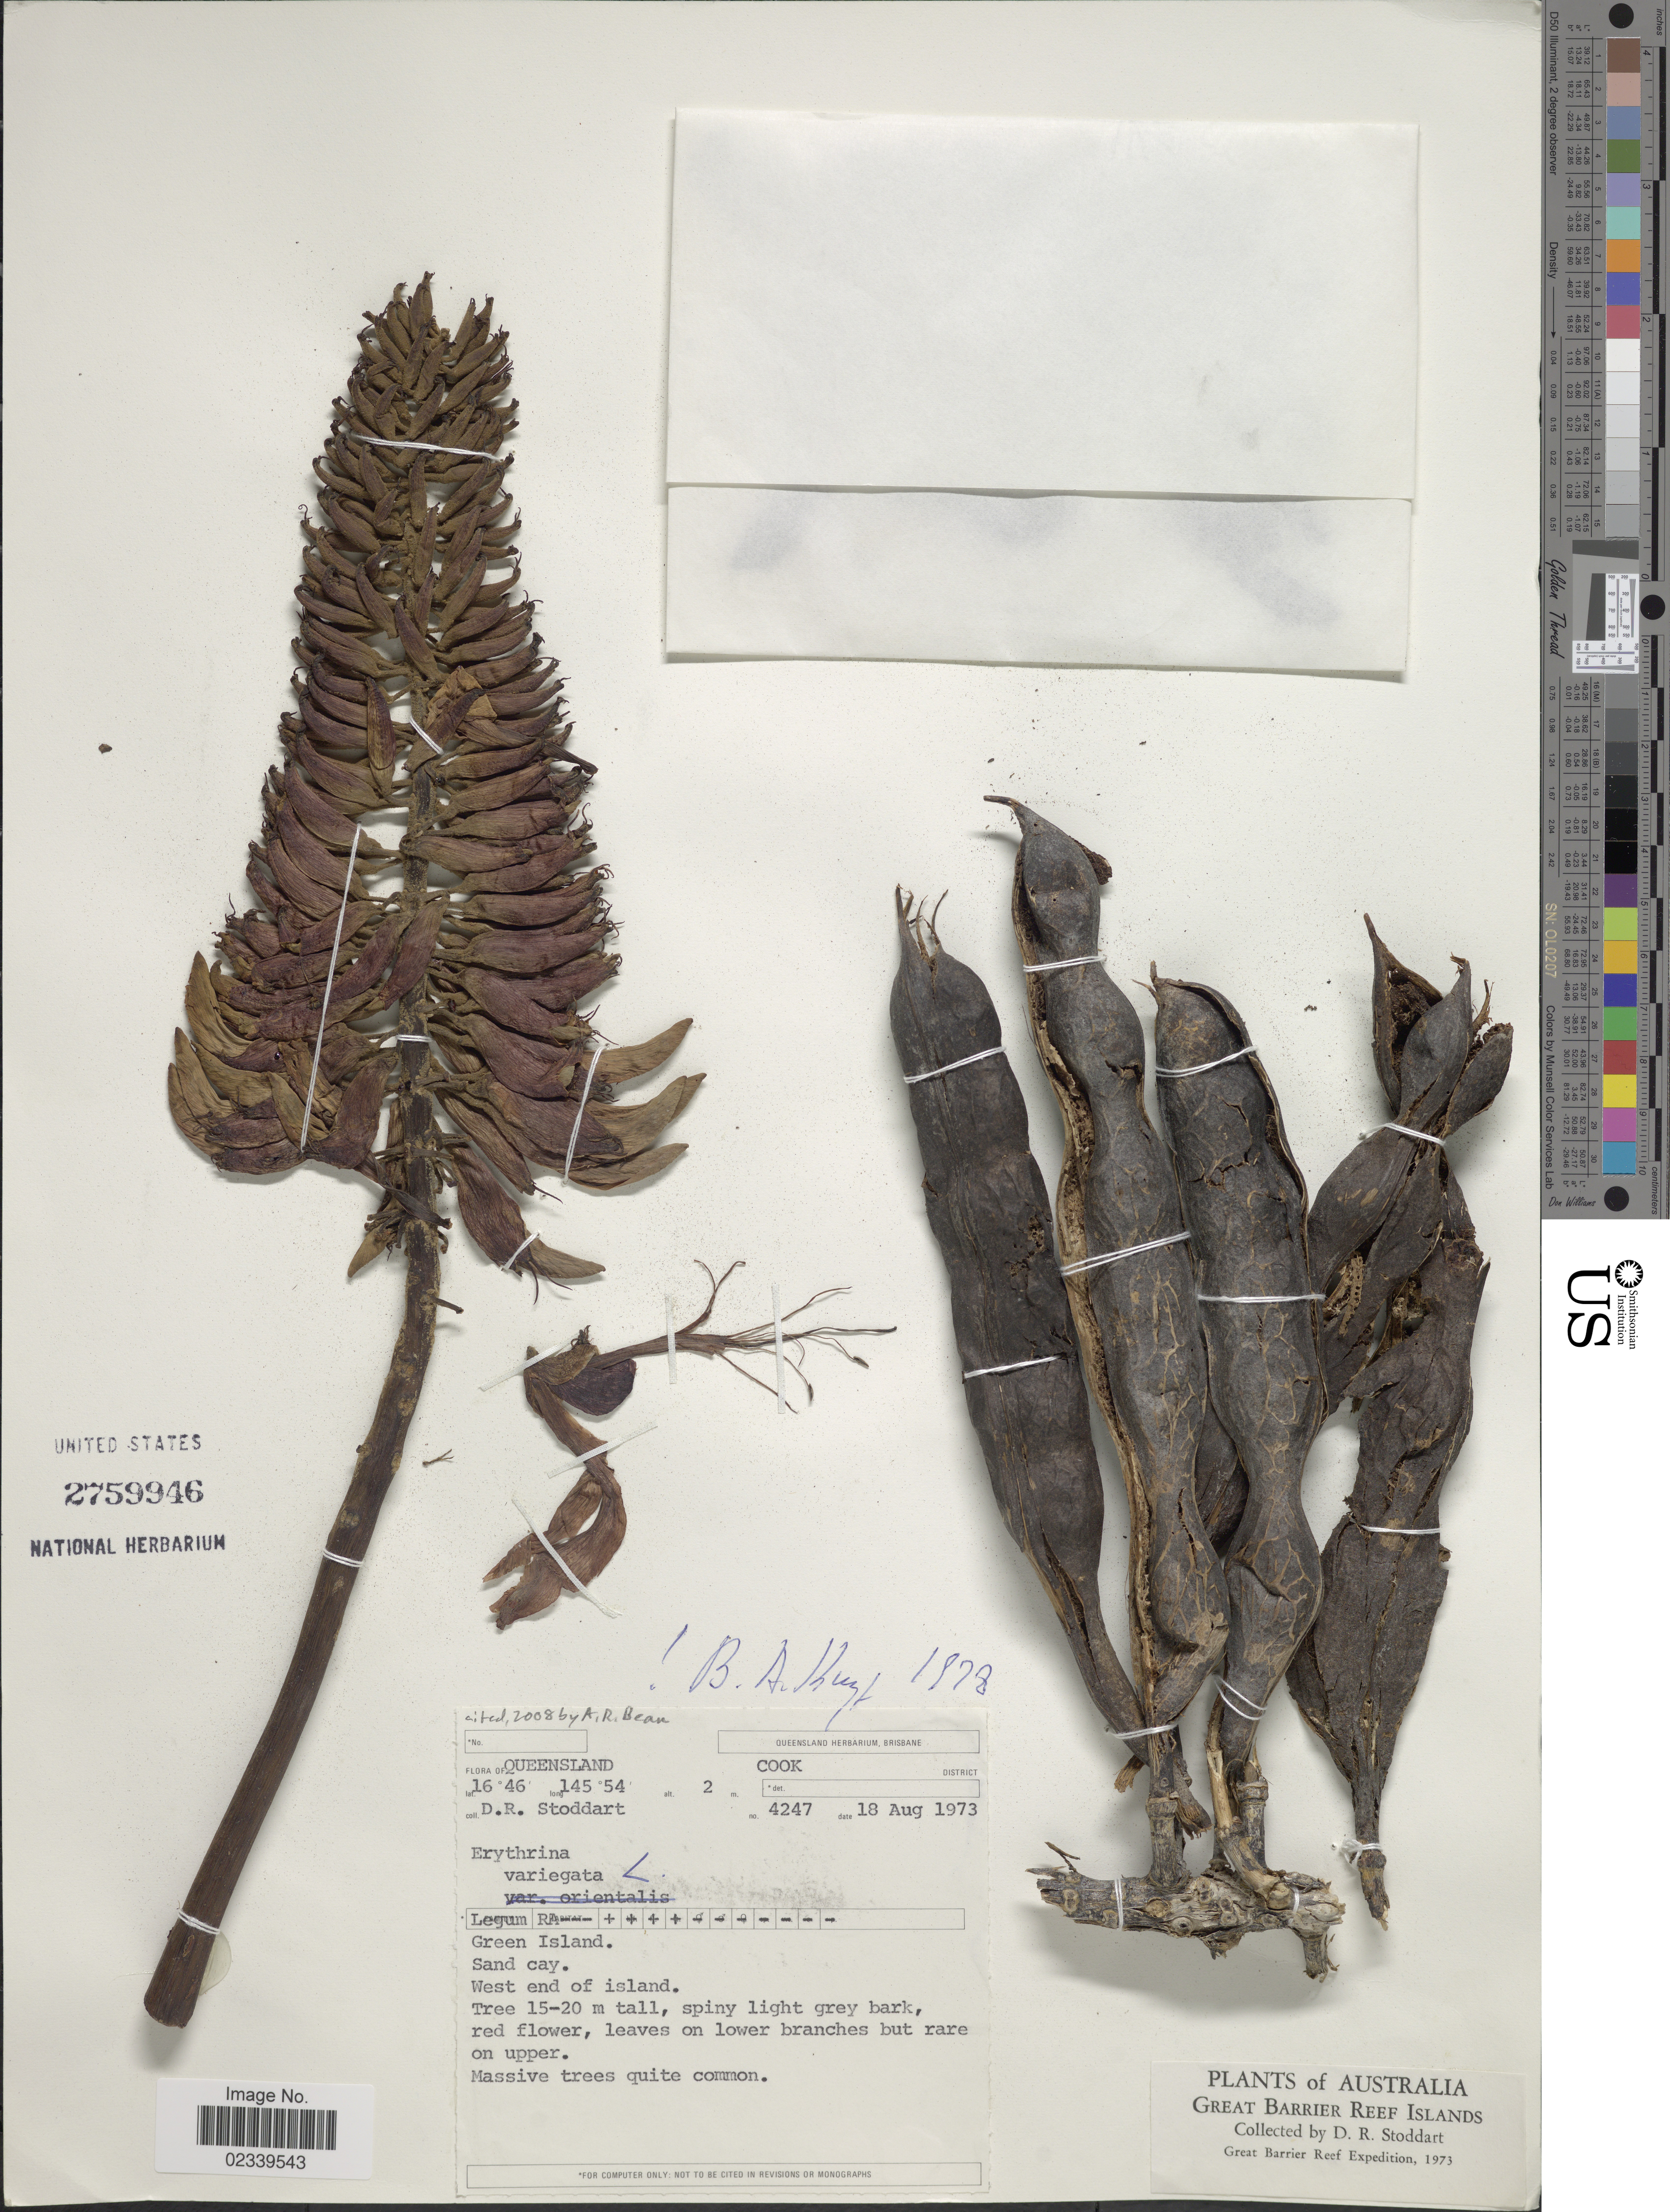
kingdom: Plantae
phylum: Tracheophyta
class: Magnoliopsida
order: Fabales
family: Fabaceae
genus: Erythrina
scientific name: Erythrina variegata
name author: L.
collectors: D. R. Stoddart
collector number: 4247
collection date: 1973-08-18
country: Australia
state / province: Queensland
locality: Queensland, Cook District, Green Island, west end of island. Great Barrier Reef Islands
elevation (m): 2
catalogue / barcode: US 2759946